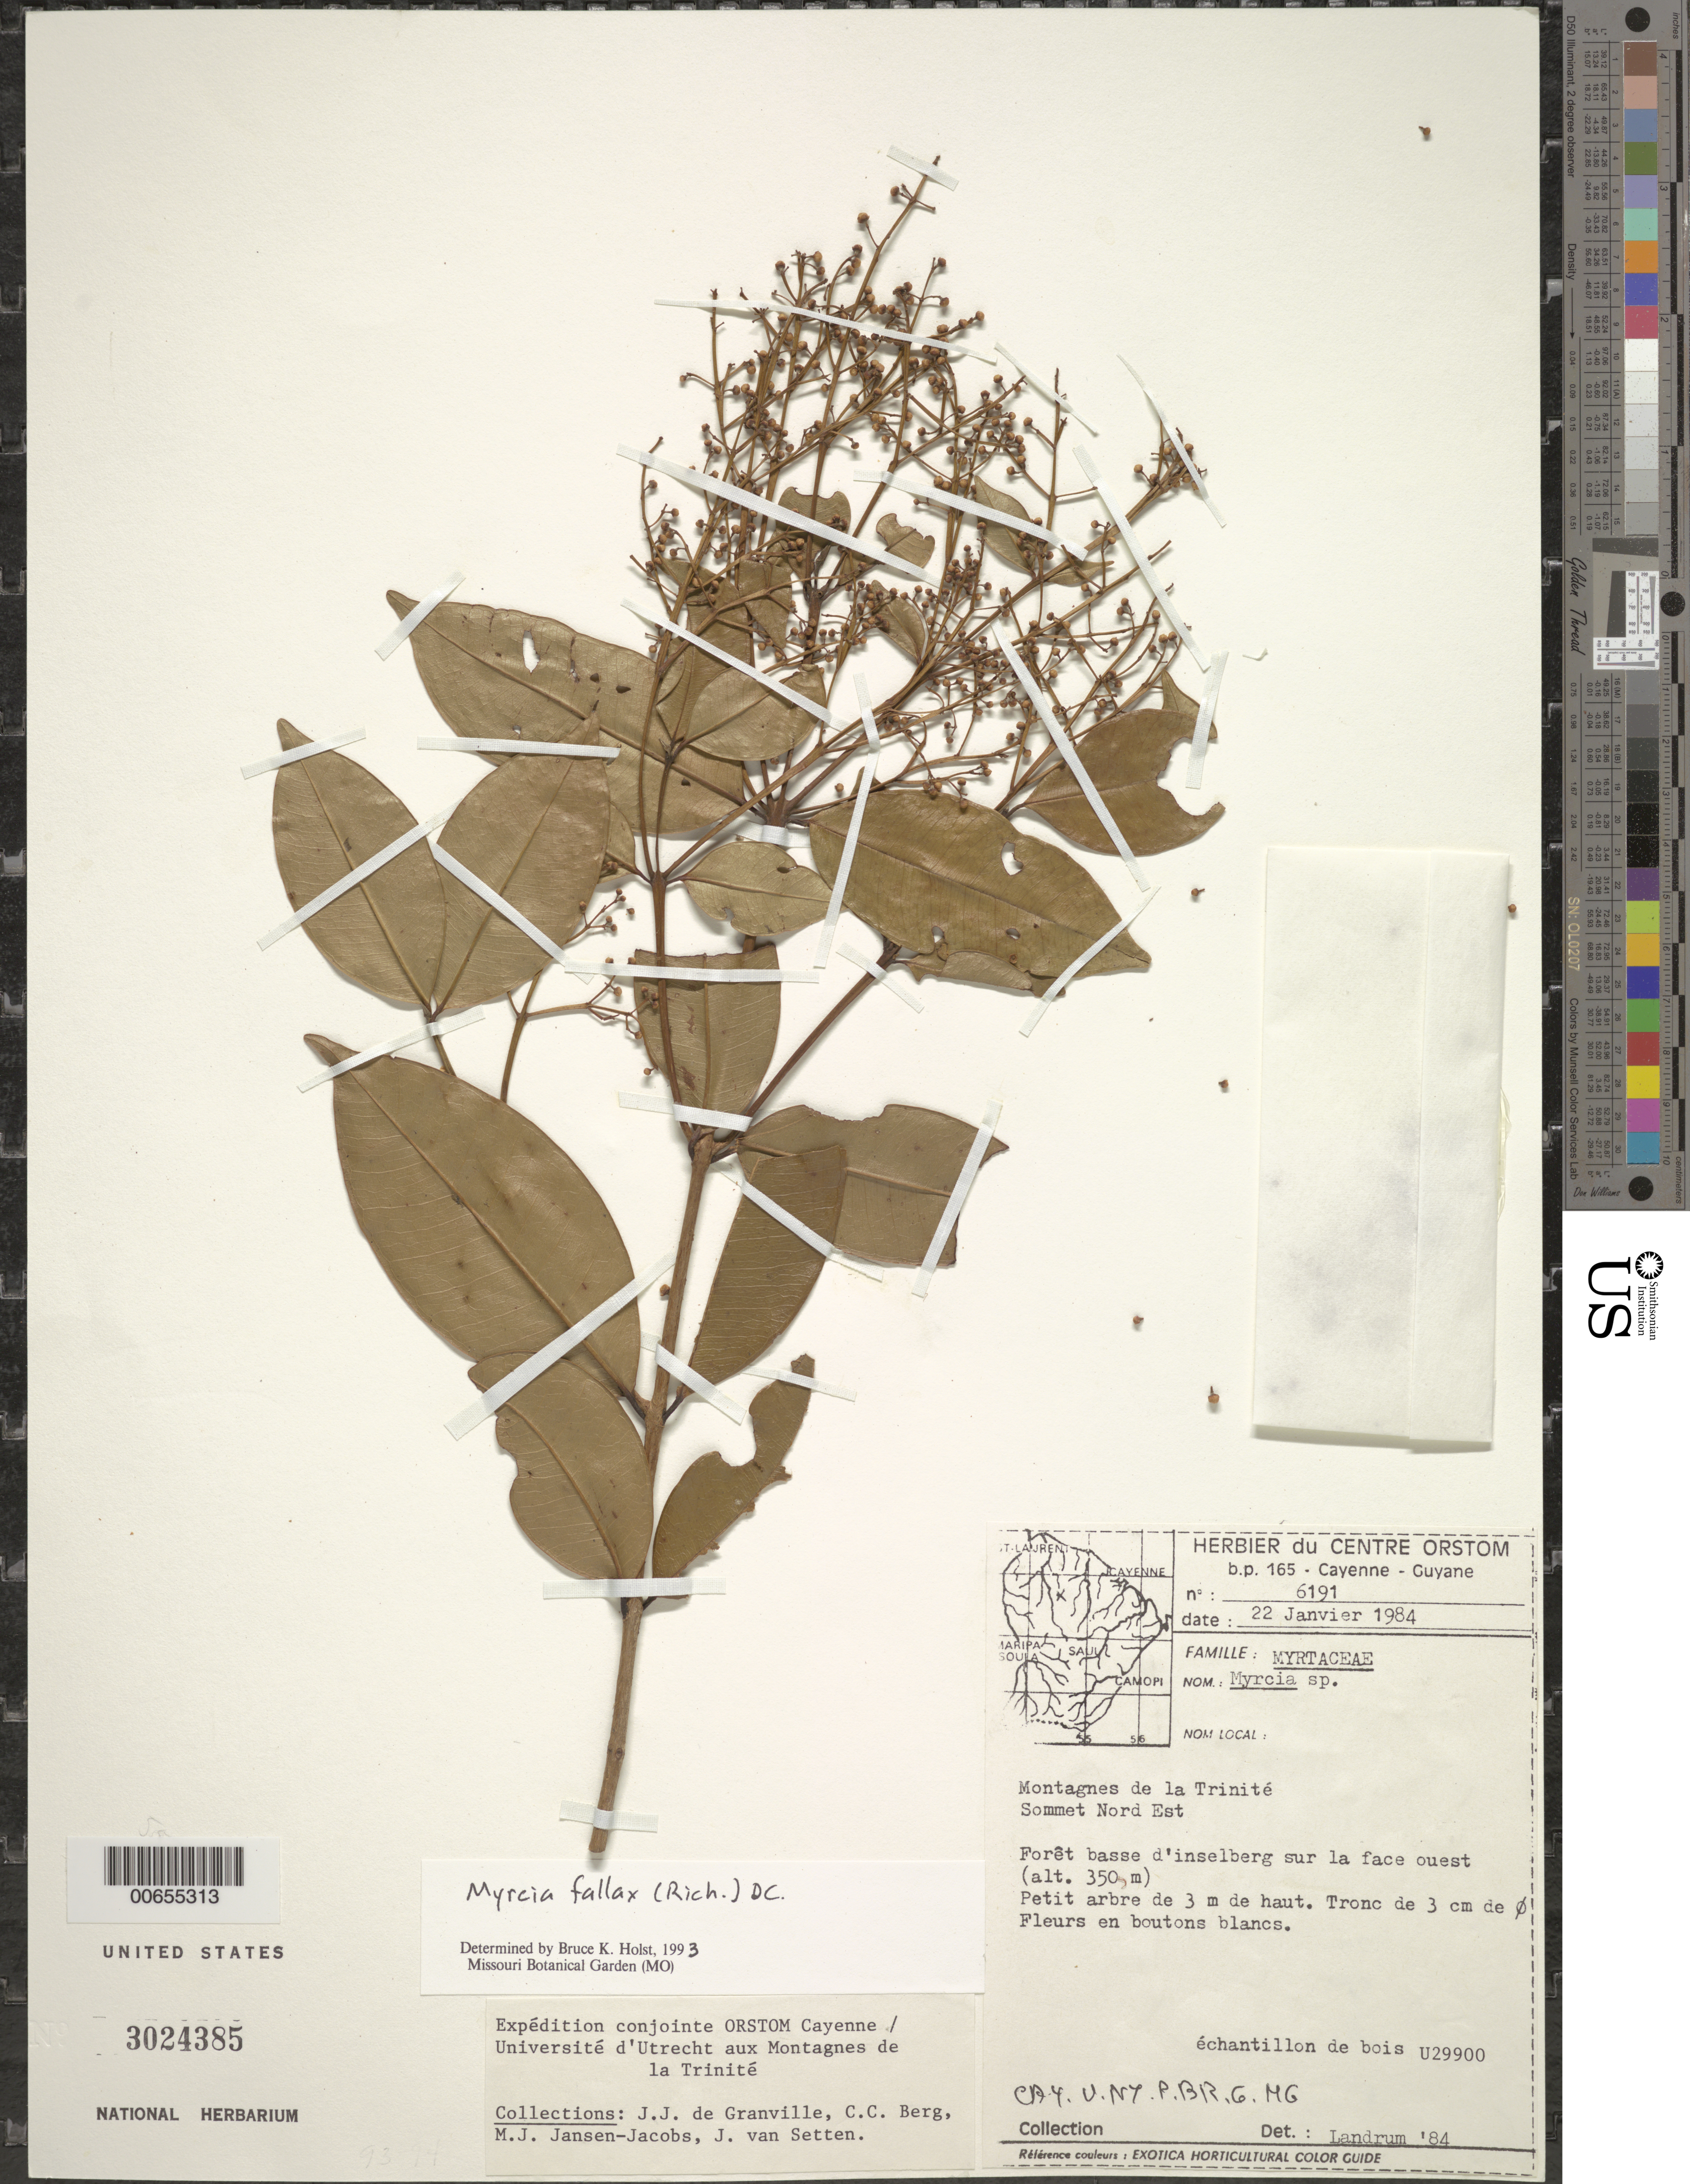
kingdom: Plantae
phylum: Tracheophyta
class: Magnoliopsida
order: Myrtales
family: Myrtaceae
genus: Myrcia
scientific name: Myrcia fallax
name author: (Rich.) DC.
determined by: Holst, Bruce K.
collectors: J.-J. de Granville, C. C. Berg, M. J. Jansen-Jacobs & J. van Setten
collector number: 6191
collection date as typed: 22-Jan-84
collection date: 1984-01-22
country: French Guiana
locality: Montagnes de la Trinité, sommet NE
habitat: Forêt basse d'inselberg sur la face ouest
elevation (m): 350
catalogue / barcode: US 3024385